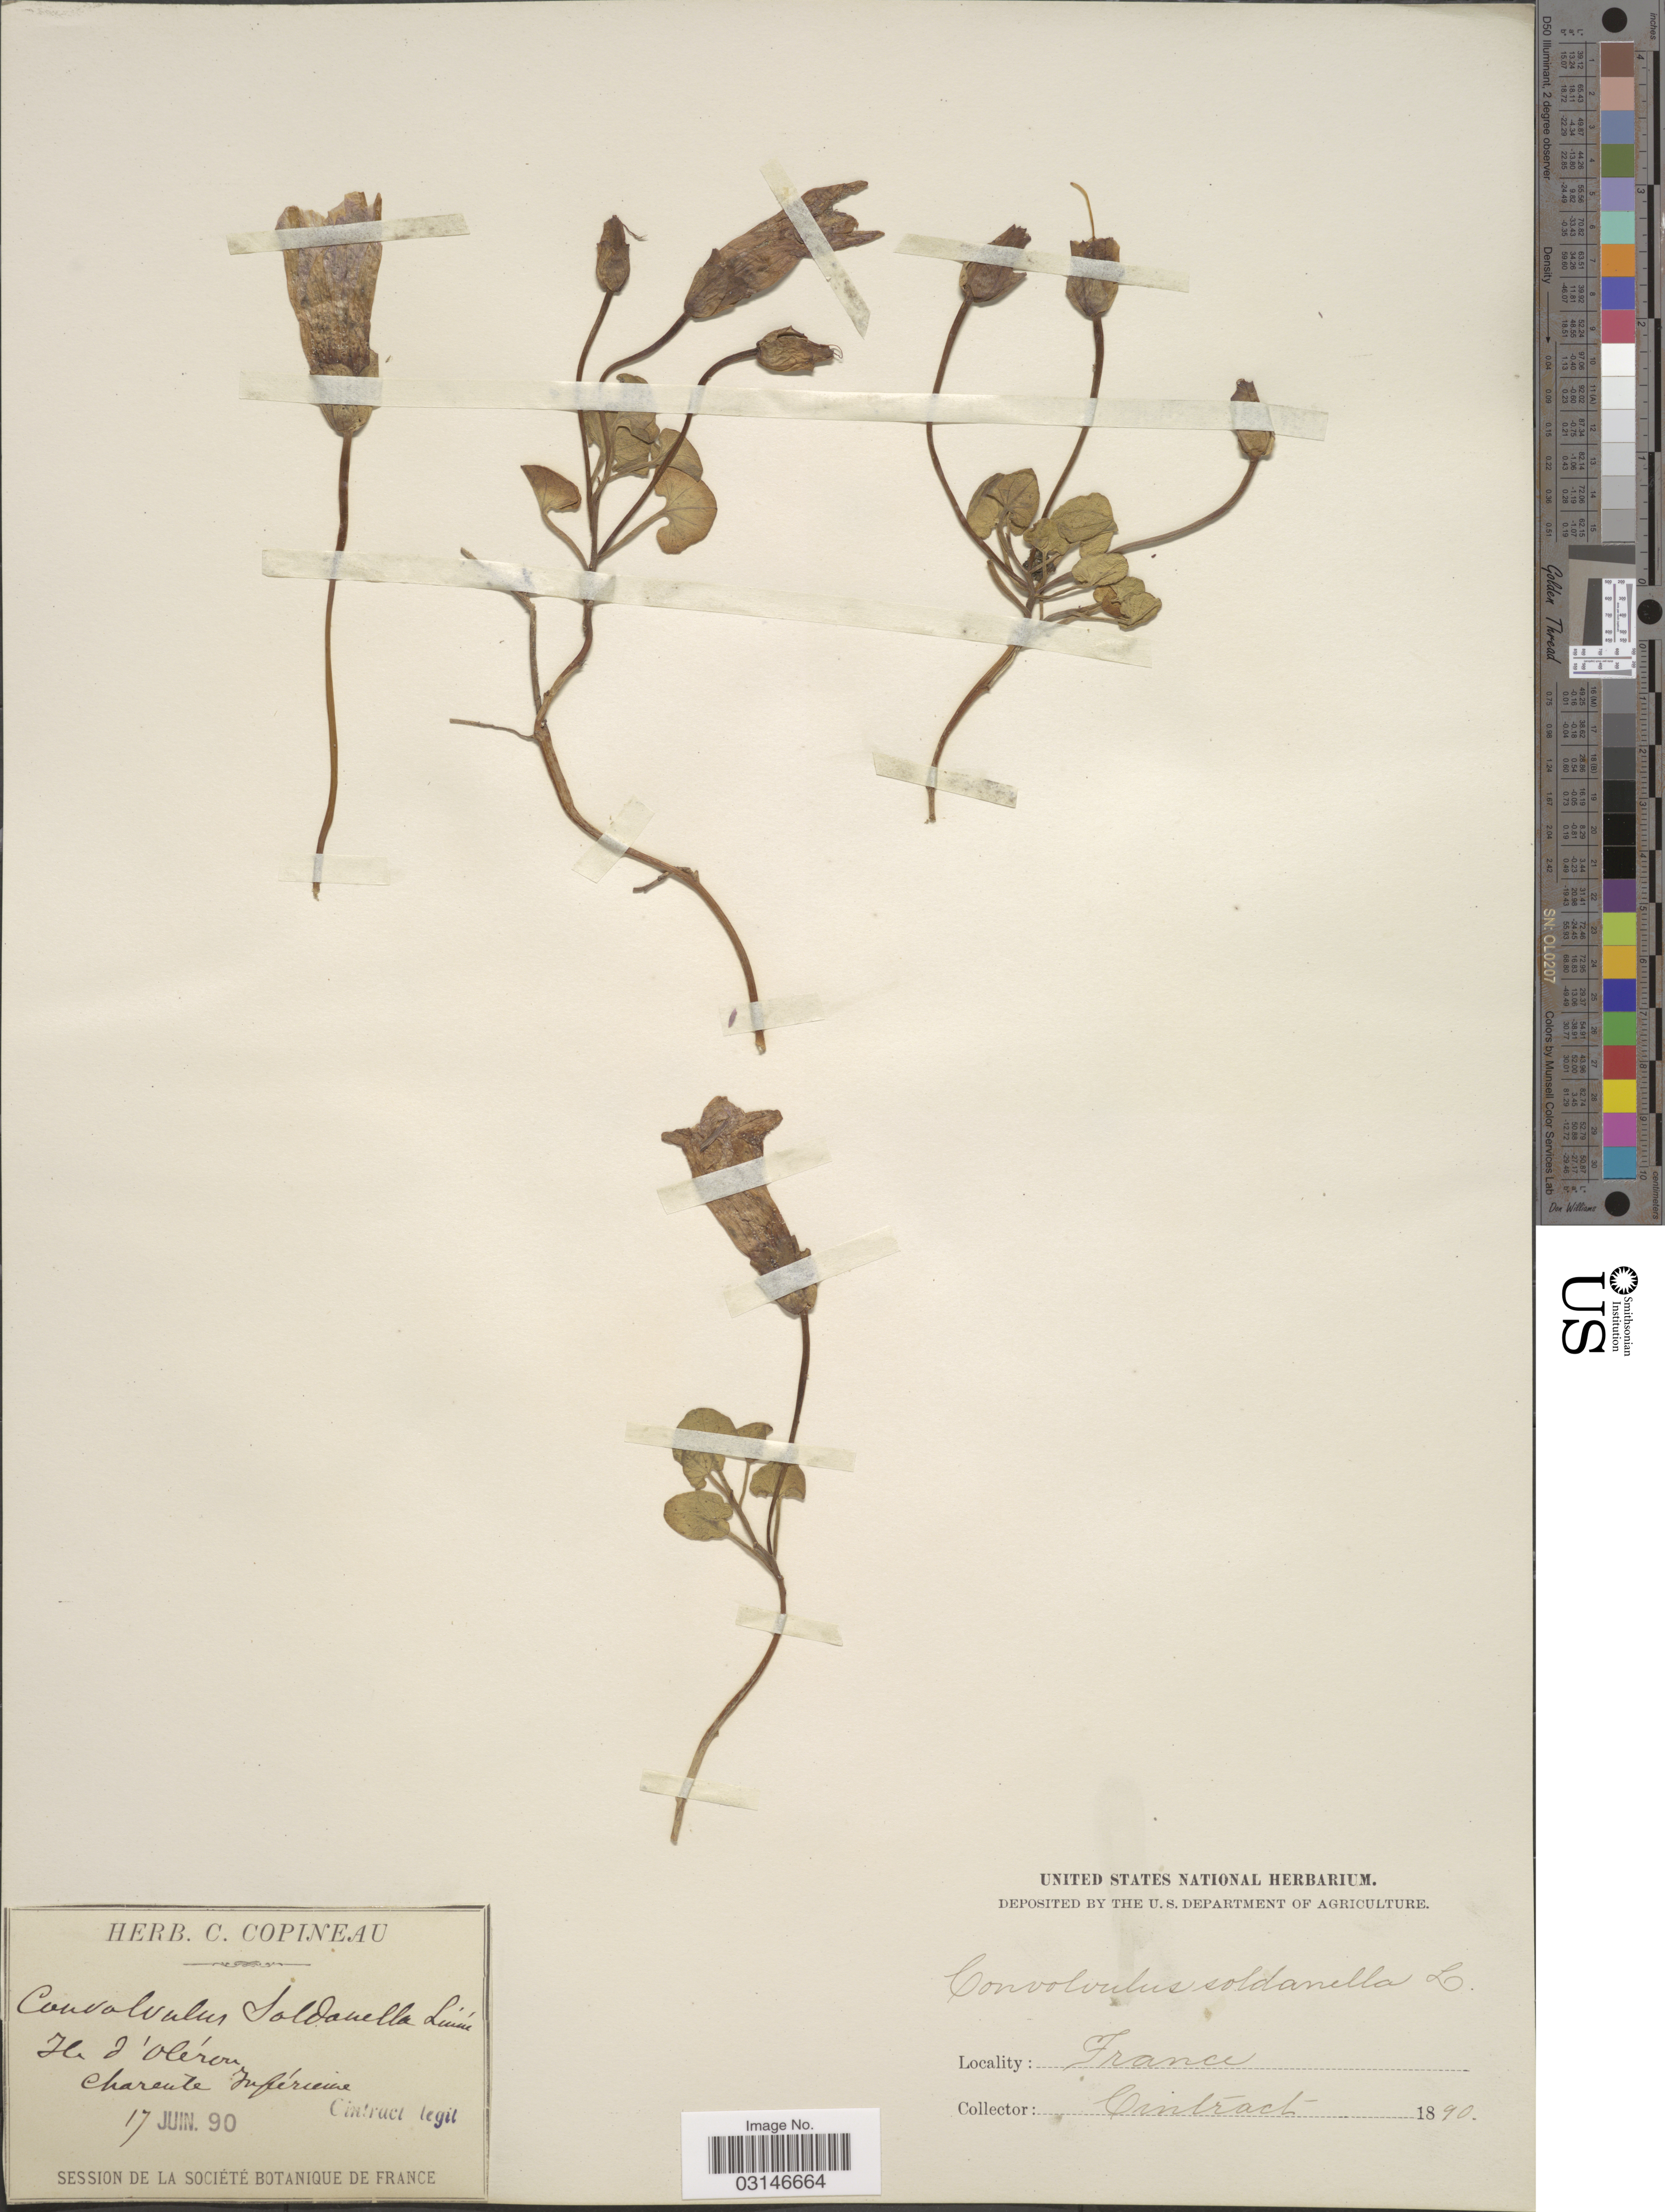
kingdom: Plantae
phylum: Tracheophyta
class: Magnoliopsida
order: Solanales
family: Convolvulaceae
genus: Calystegia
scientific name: Calystegia soldanella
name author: (L.) R. Br.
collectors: Cintract, --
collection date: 1890-06-17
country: France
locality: Ile d'Oléron. Chareute Inférieure.